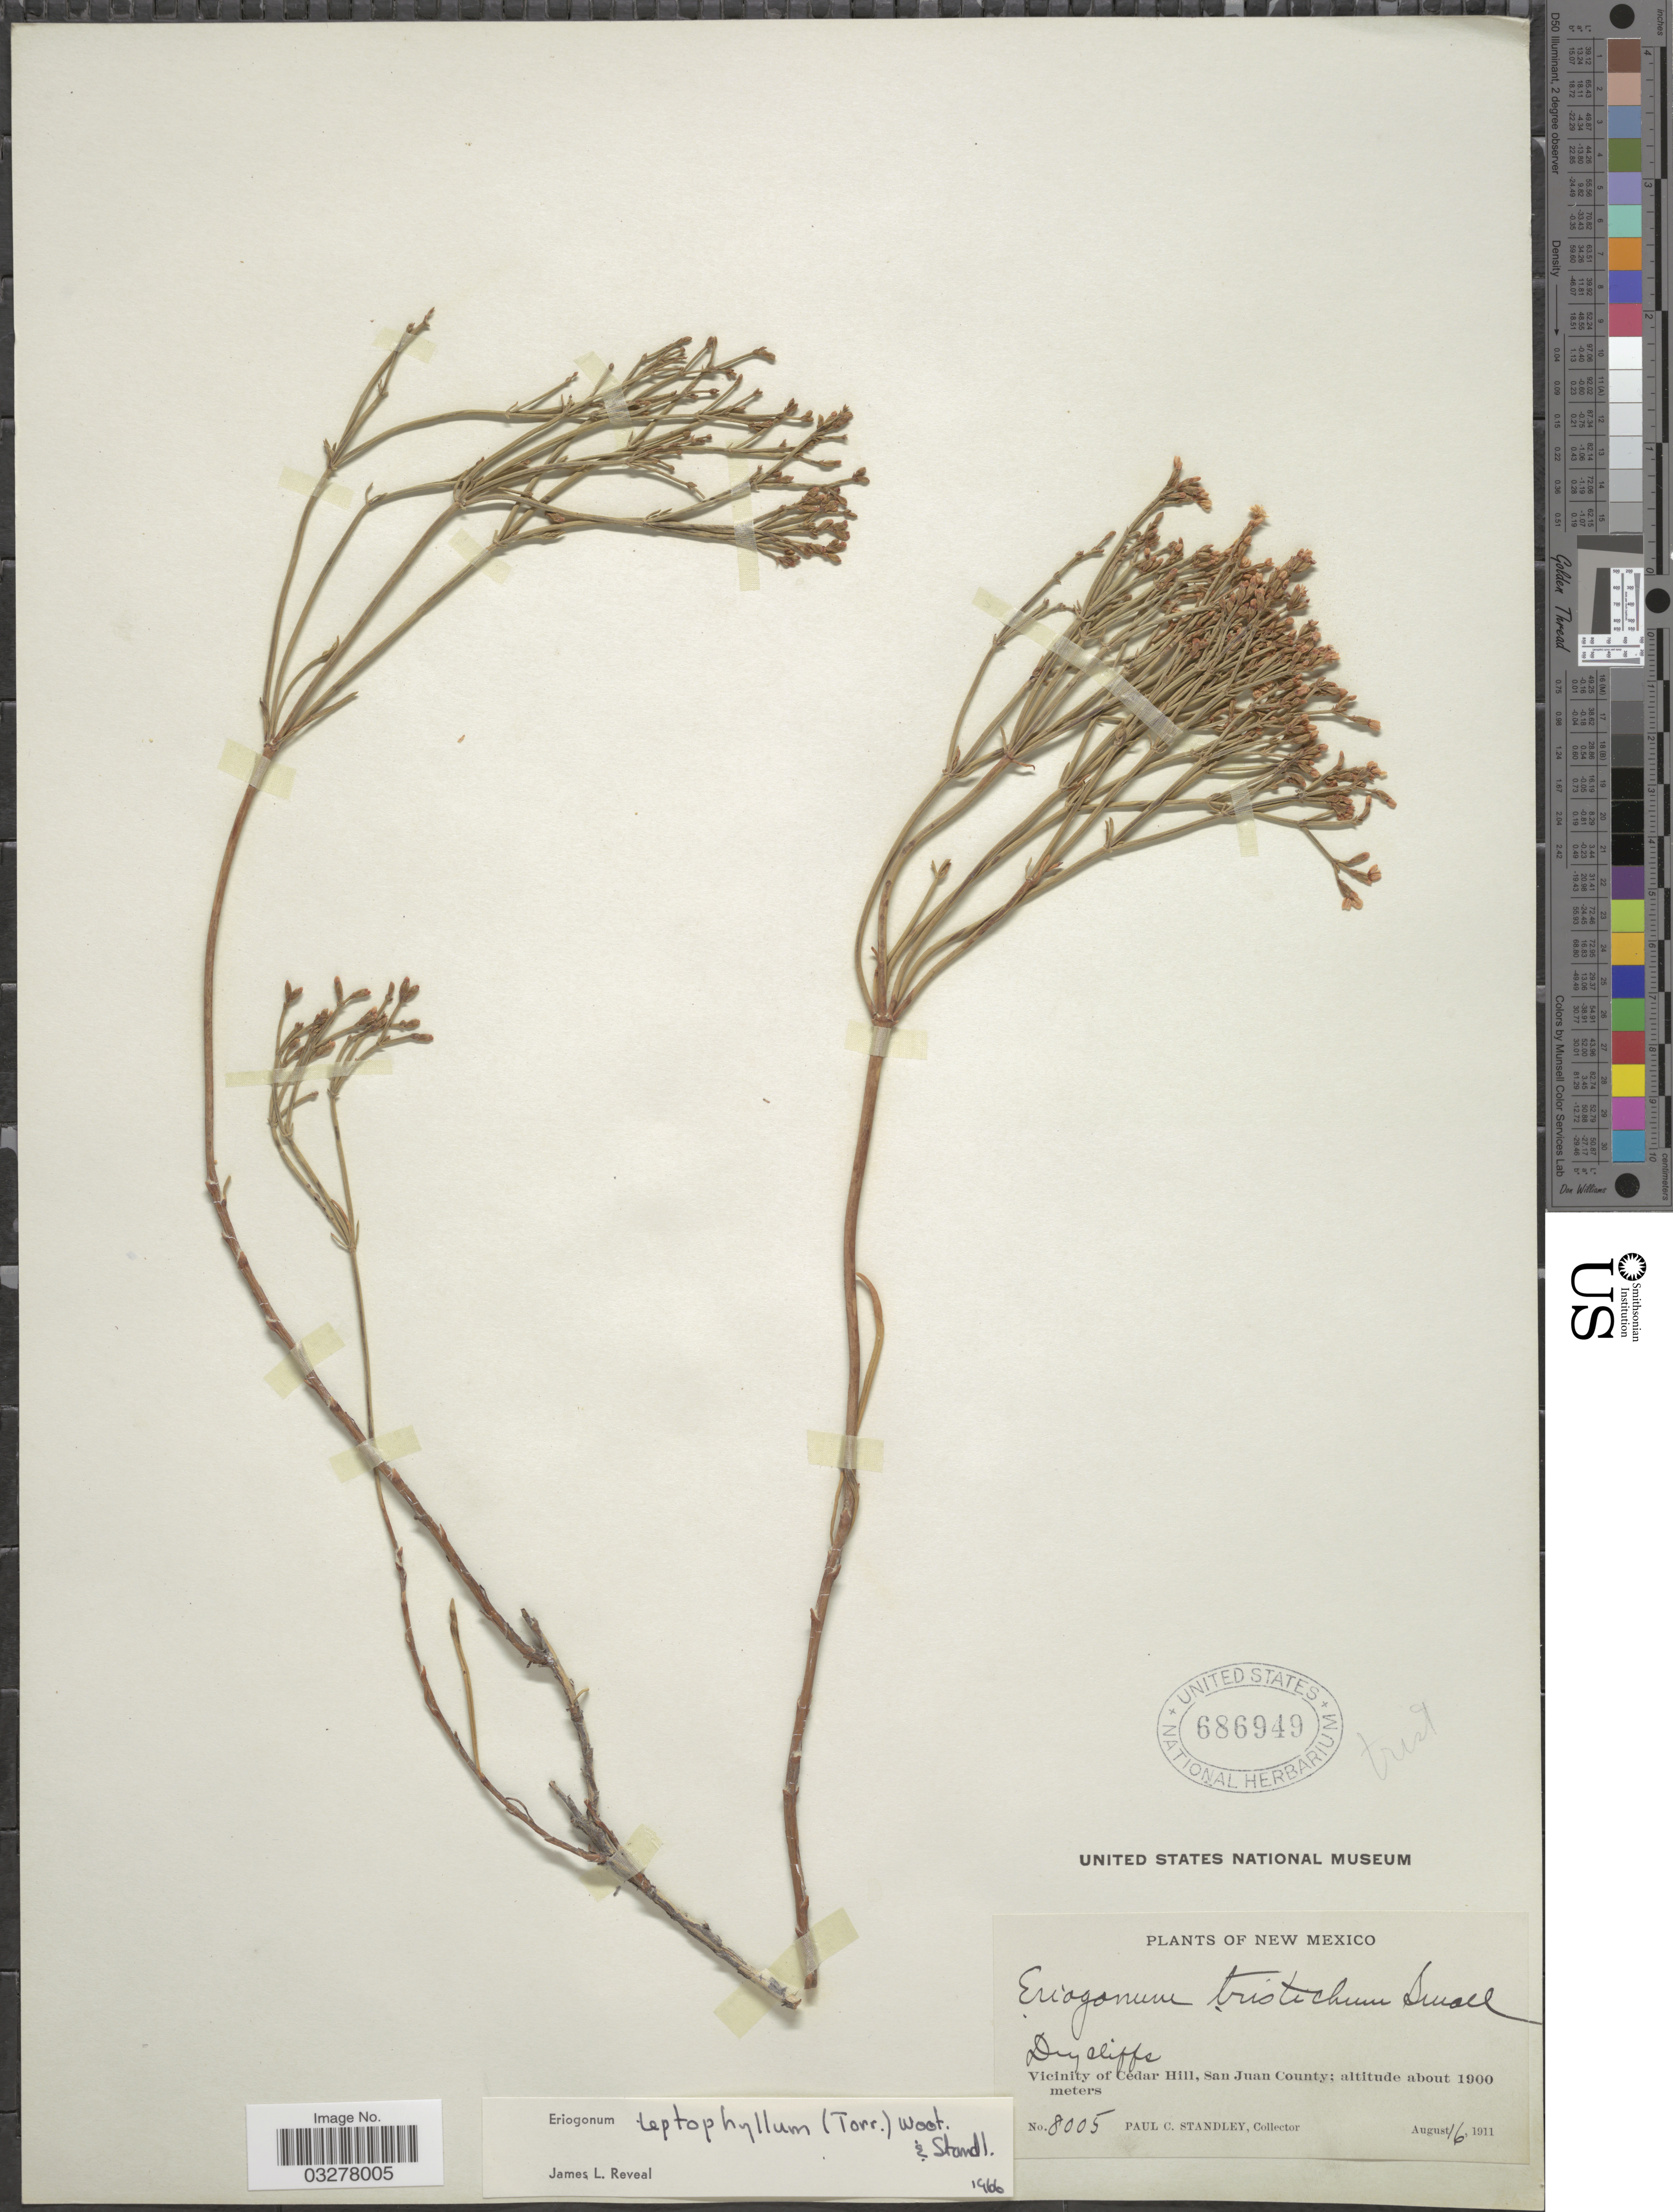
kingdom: Plantae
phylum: Tracheophyta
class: Magnoliopsida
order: Caryophyllales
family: Polygonaceae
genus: Eriogonum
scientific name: Eriogonum leptophyllum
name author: (Torr.) Wooton & Standl.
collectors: P. C. Standley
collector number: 8005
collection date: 1911-08-16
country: United States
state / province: New Mexico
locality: Vicinity of Cedar Hill, San Juan County.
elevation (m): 1900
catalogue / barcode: US 686949